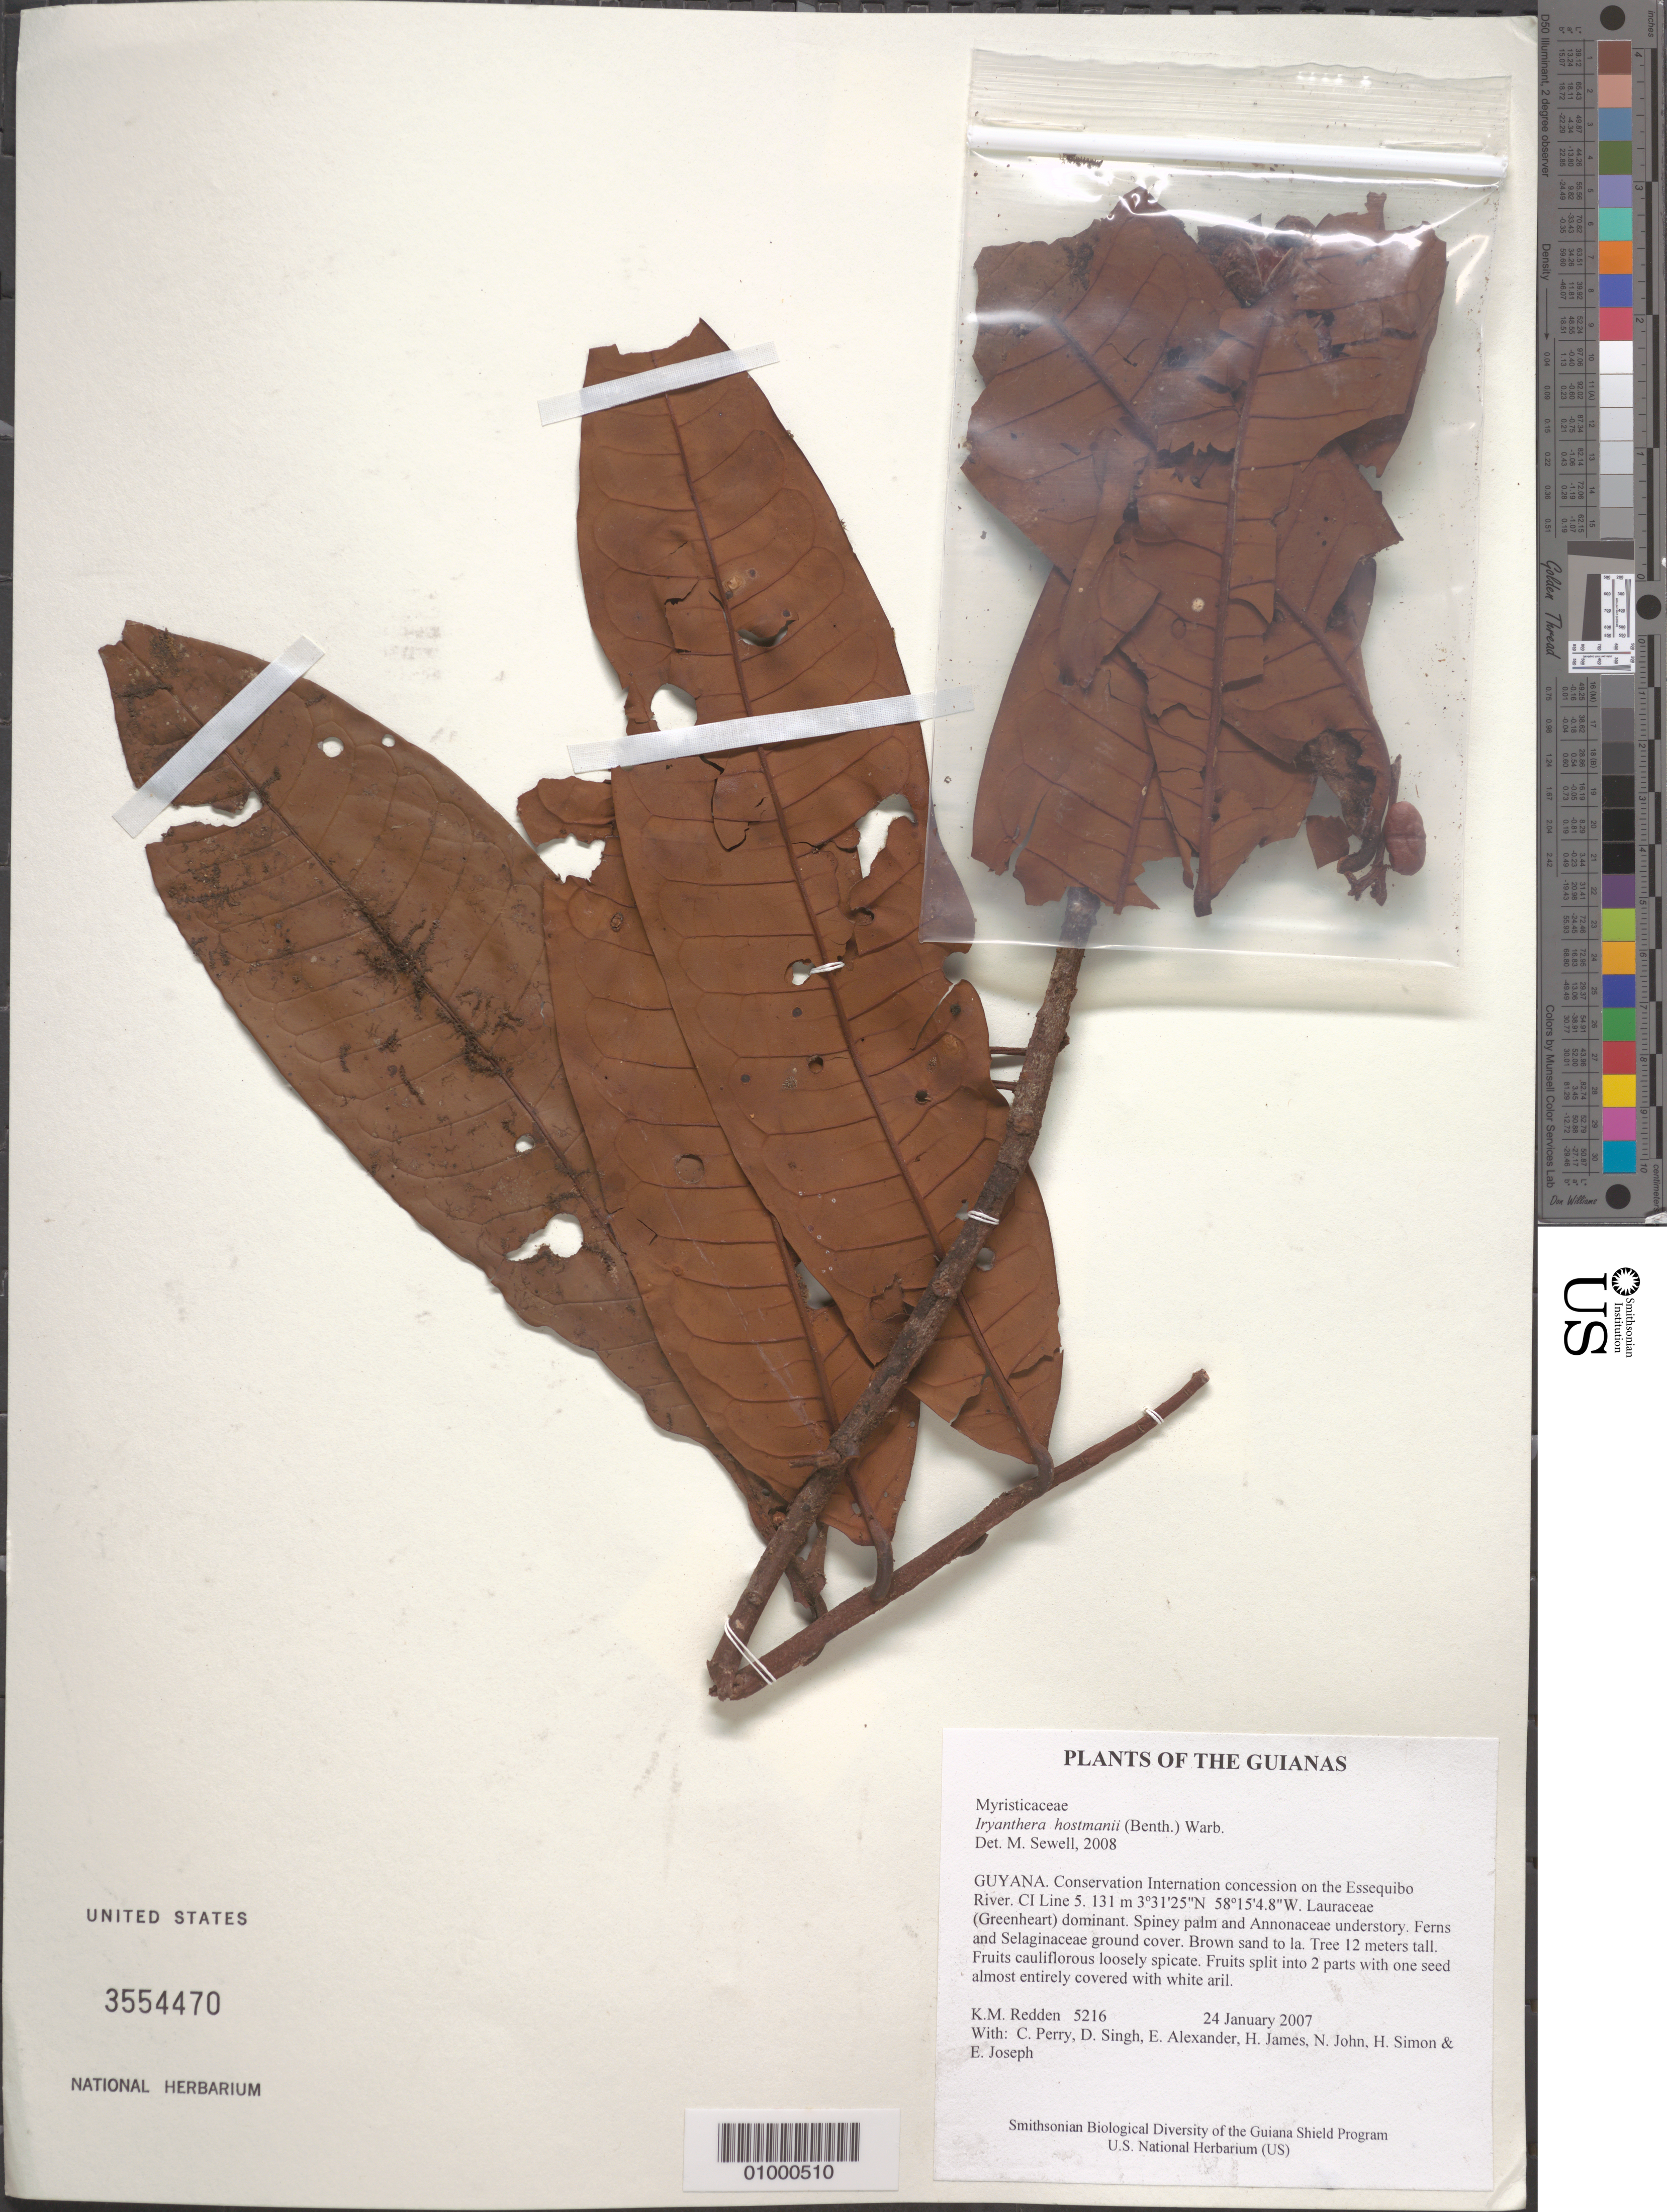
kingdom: Plantae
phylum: Tracheophyta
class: Magnoliopsida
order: Magnoliales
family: Myristicaceae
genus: Iryanthera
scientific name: Iryanthera hostmannii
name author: (Benth.) Warb.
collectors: K. M. Redden, C. Perry, D. Singh, E. Alexander & et al.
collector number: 5216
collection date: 2007-01-24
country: Guyana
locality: The Guianas. Conservation Internation concession on the Essequibo River. CI Line 5.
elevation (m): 131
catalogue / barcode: US 3554470